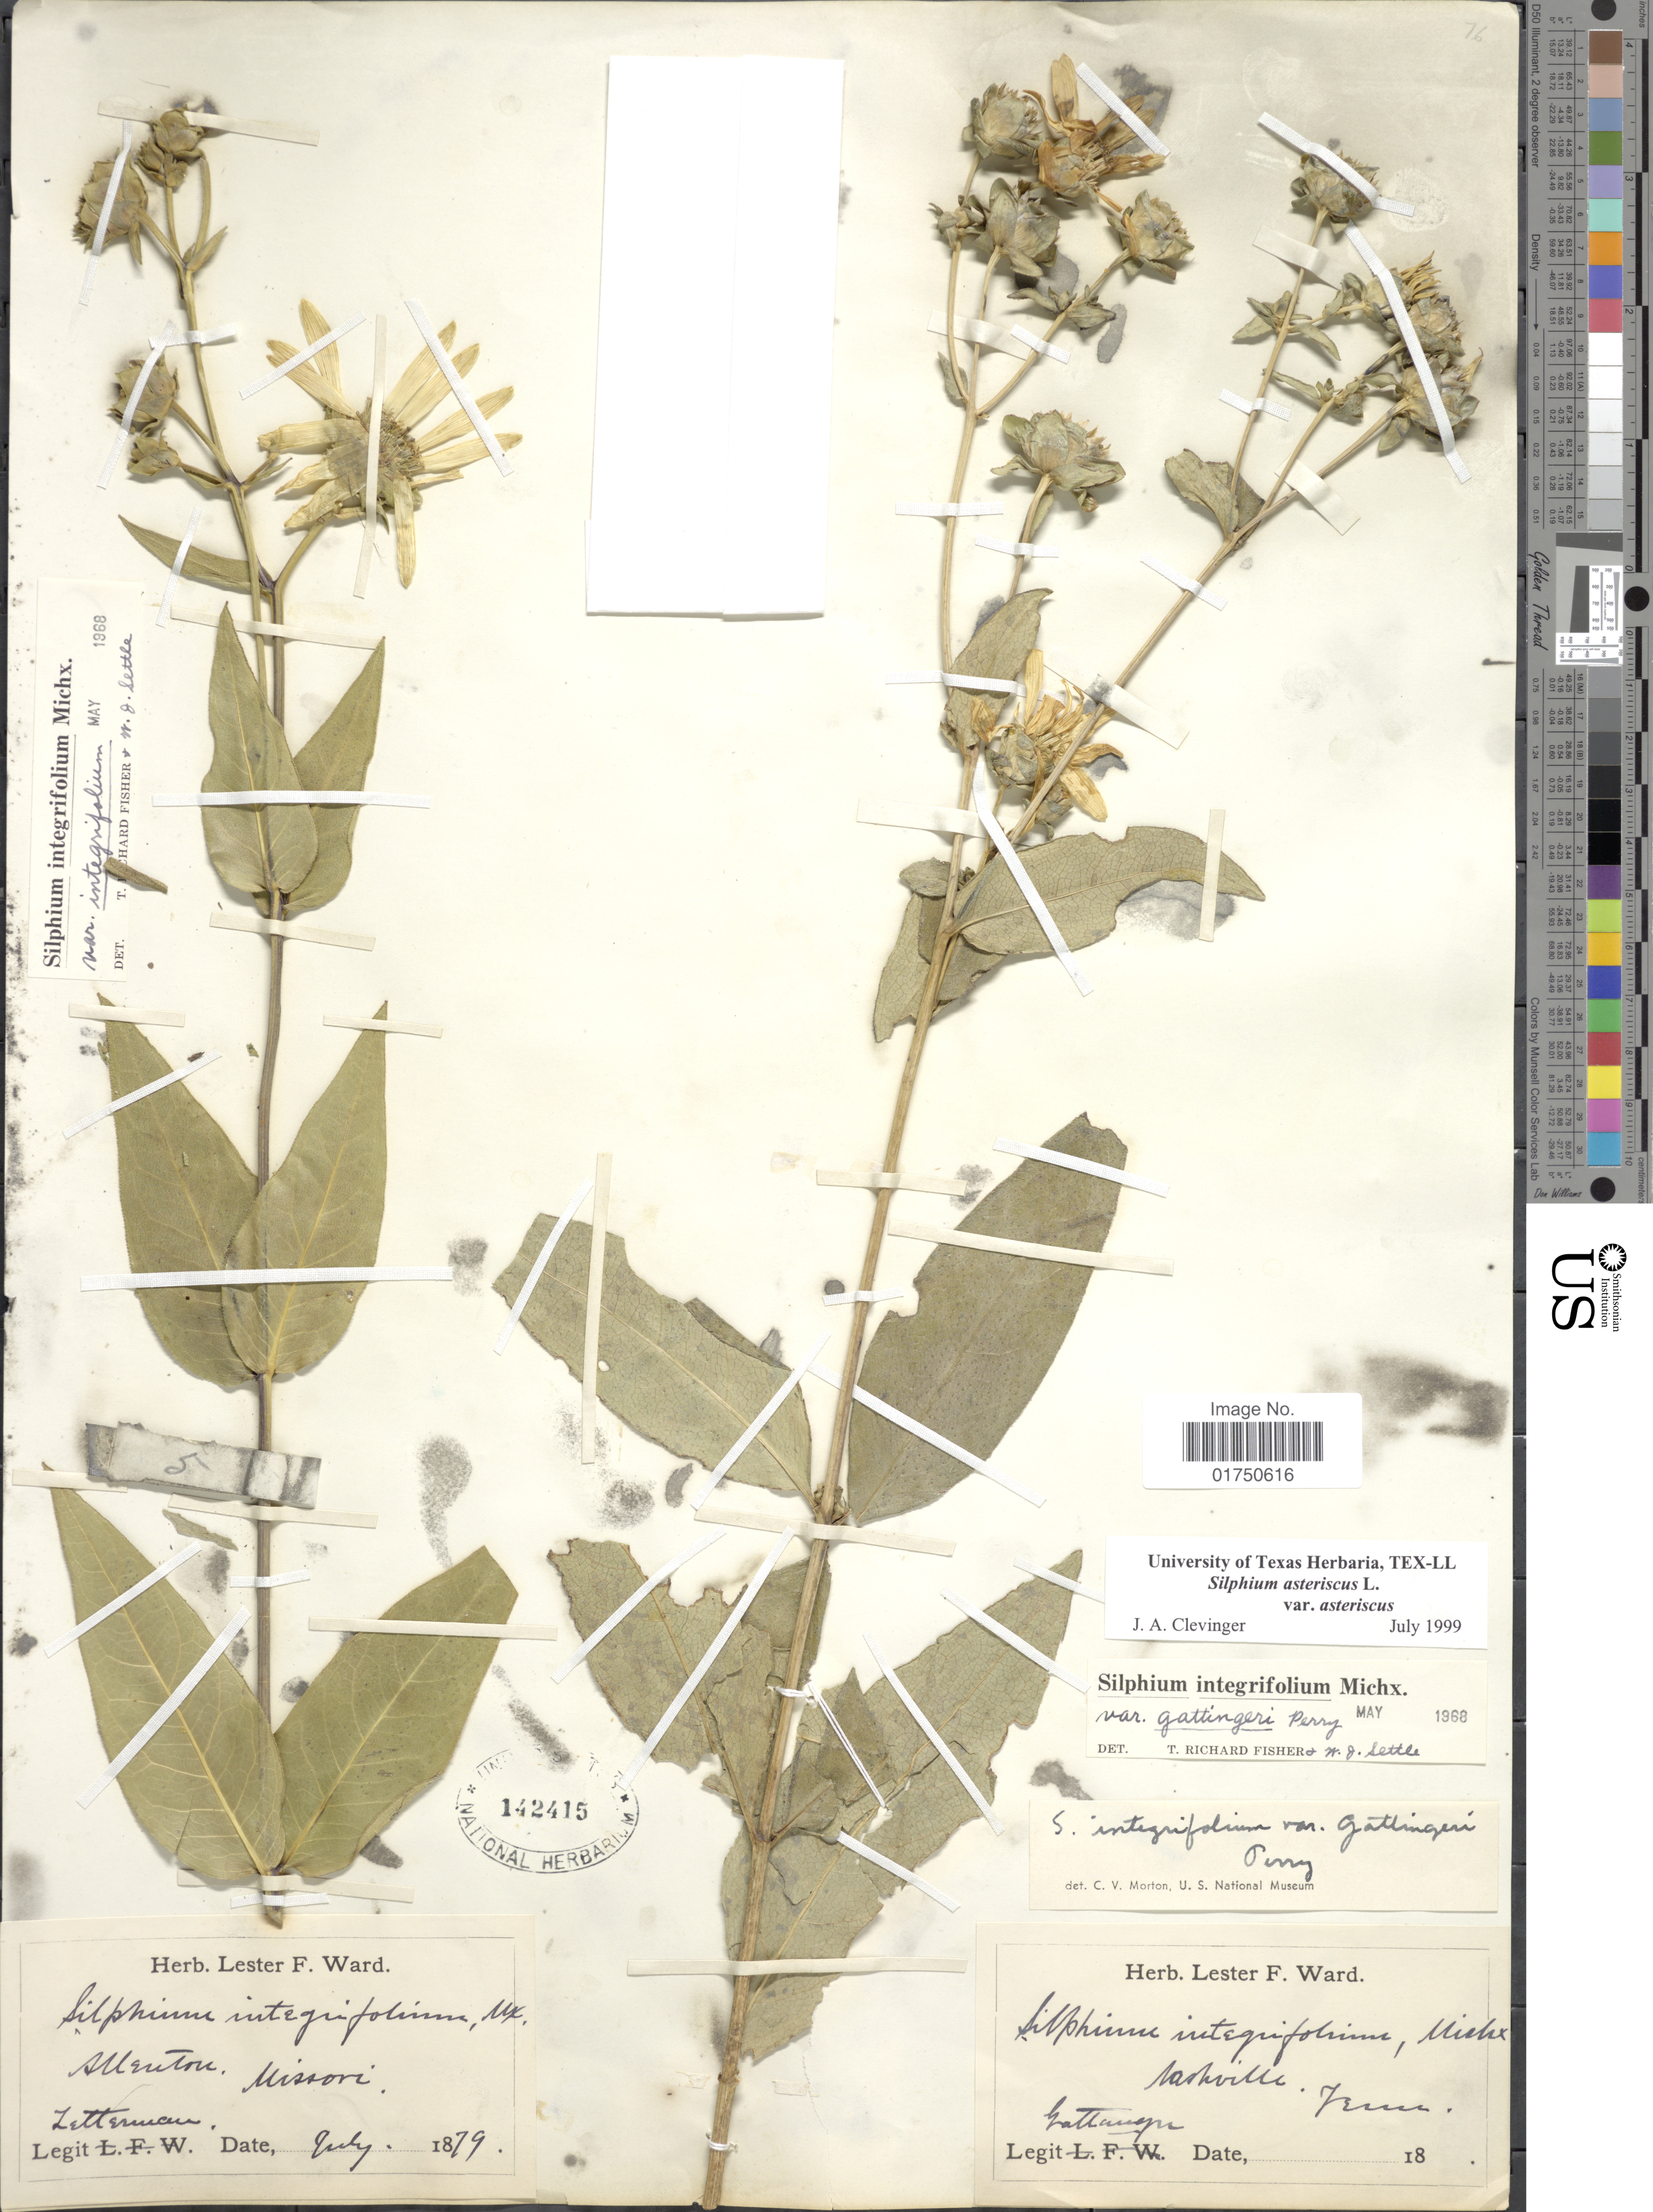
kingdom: Plantae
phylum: Tracheophyta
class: Magnoliopsida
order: Asterales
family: Asteraceae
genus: Silphium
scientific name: Silphium asteriscus var. asteriscus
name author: L.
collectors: Letterman, --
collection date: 1879-07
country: United States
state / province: Missouri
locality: Allenton, Missori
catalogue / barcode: US 142415